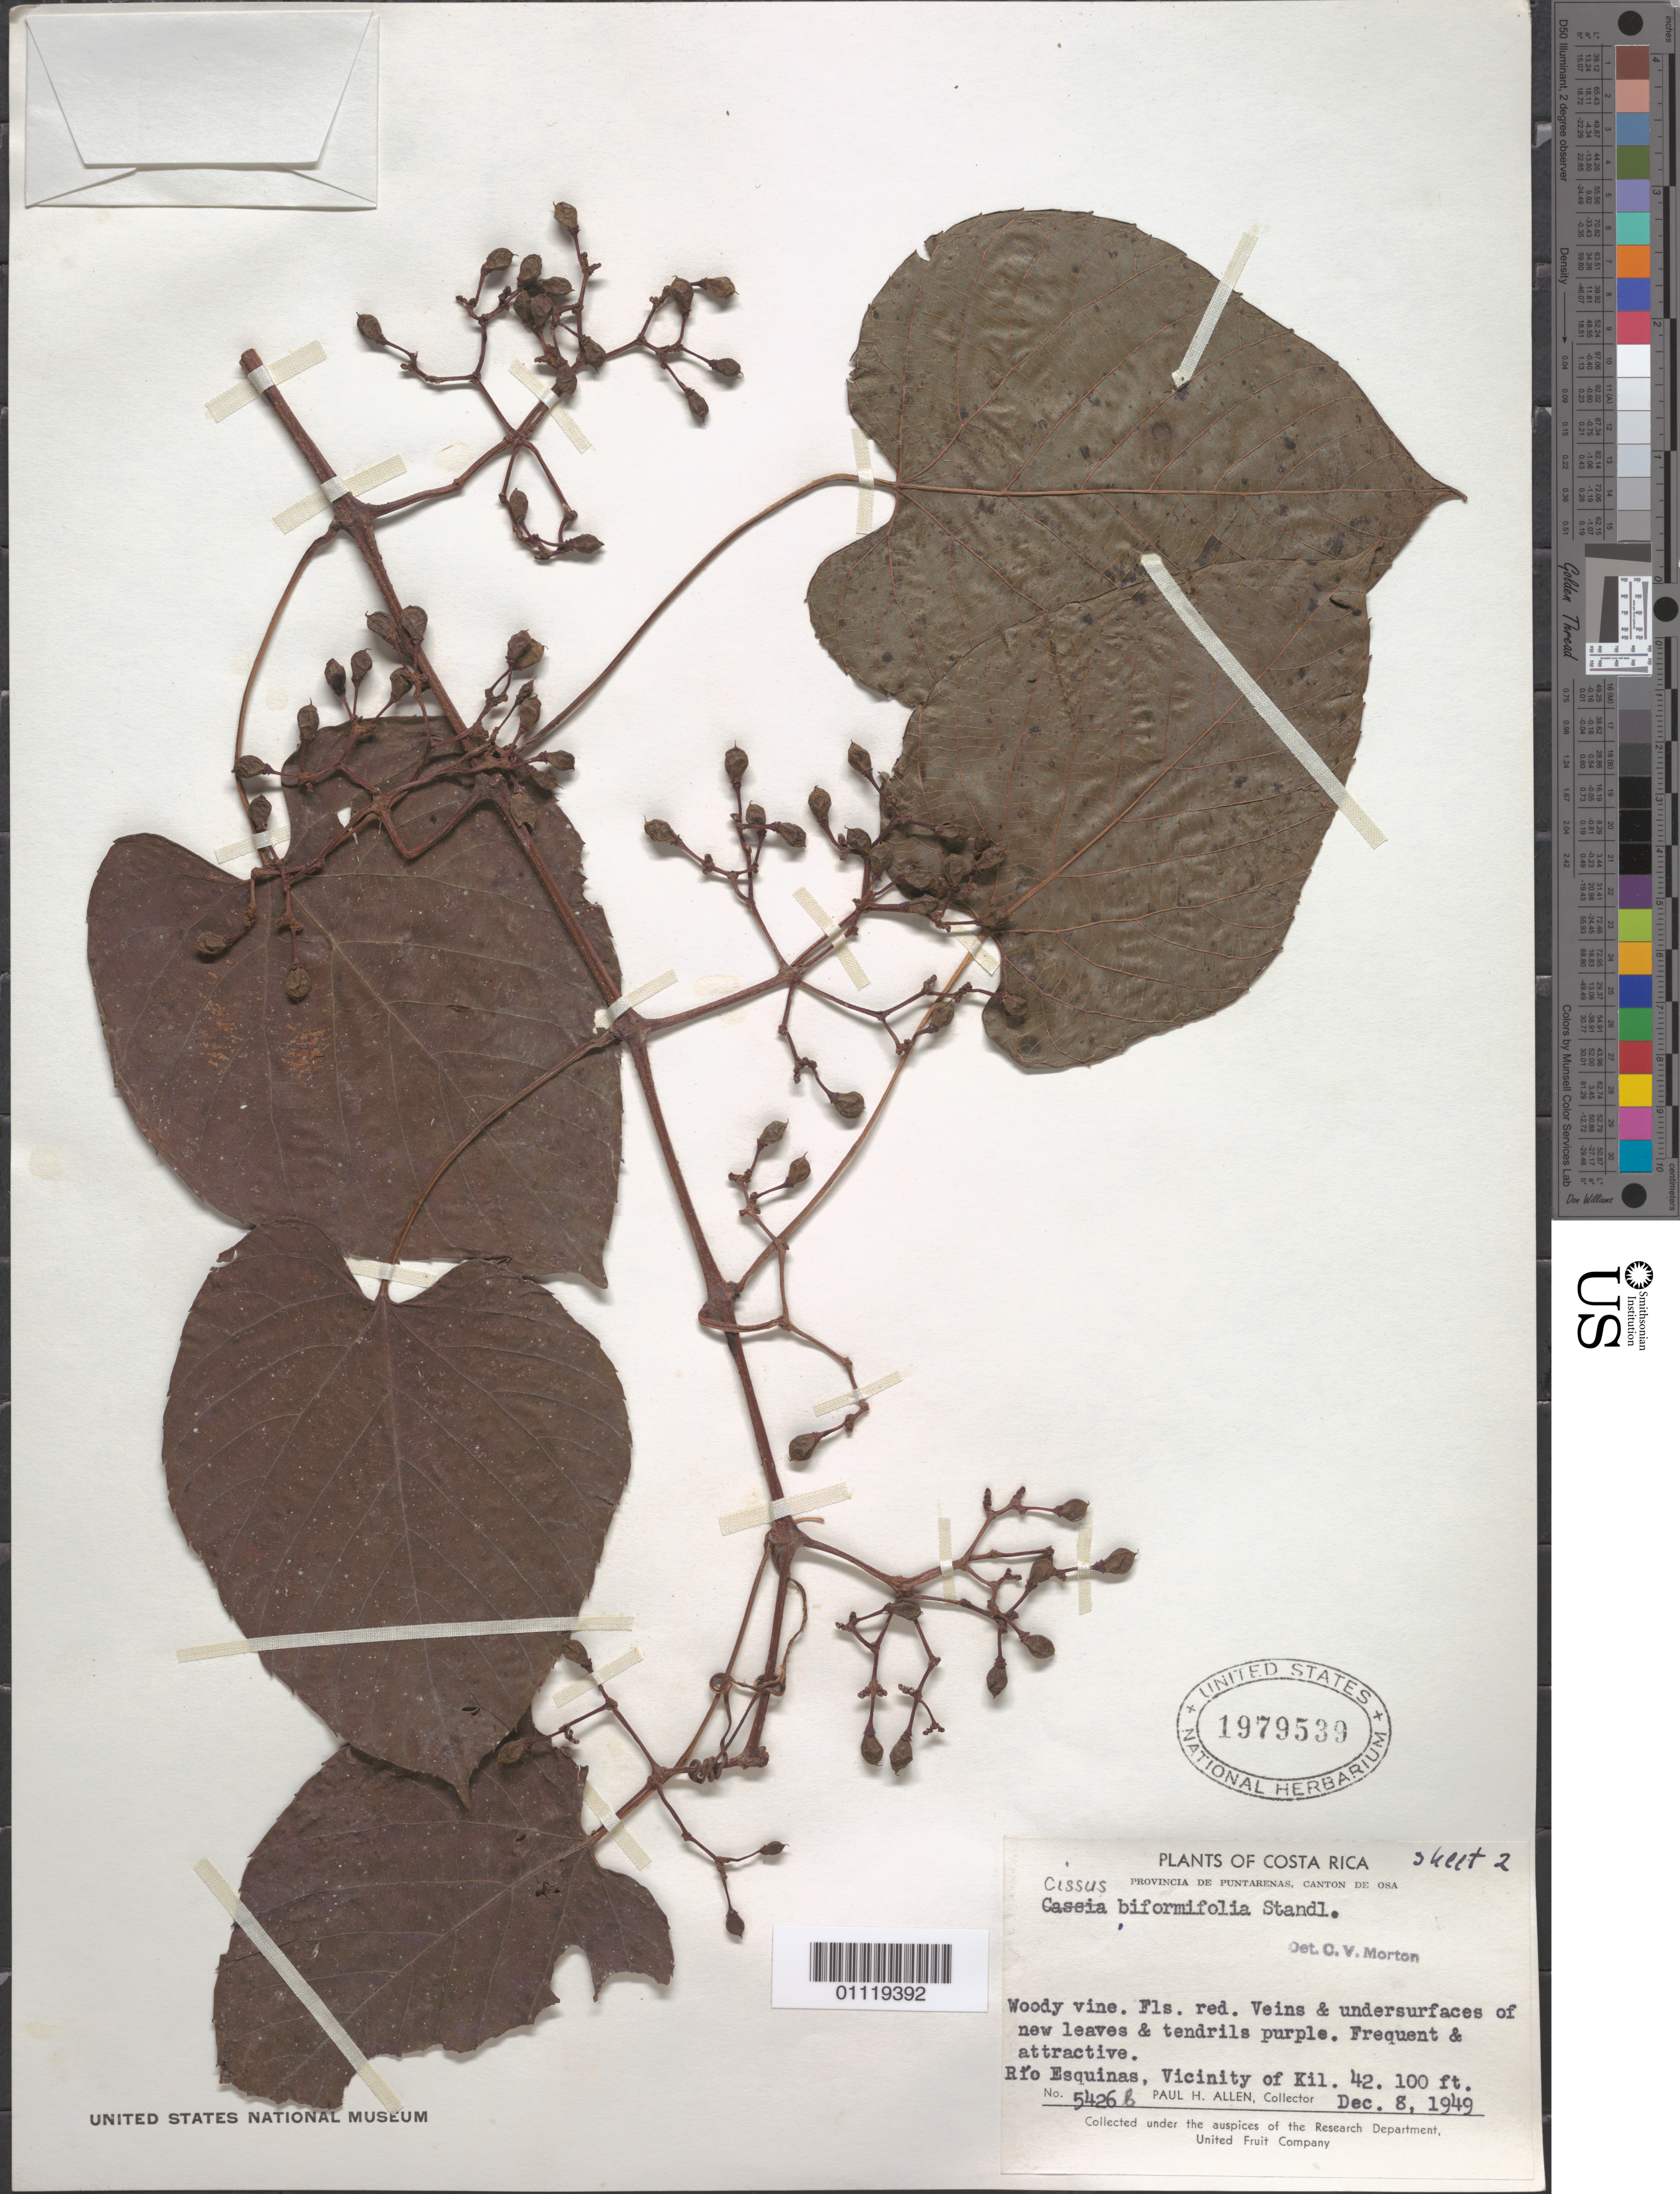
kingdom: Plantae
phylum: Tracheophyta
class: Magnoliopsida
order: Vitales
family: Vitaceae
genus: Cissus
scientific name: Cissus biformifolia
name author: Standl.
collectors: P. H. Allen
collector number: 5426 b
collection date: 1949-12-08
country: Costa Rica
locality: Rio Esquinas. Vicinity of Kil.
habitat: Woody vine.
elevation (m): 30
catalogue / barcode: US 1979539